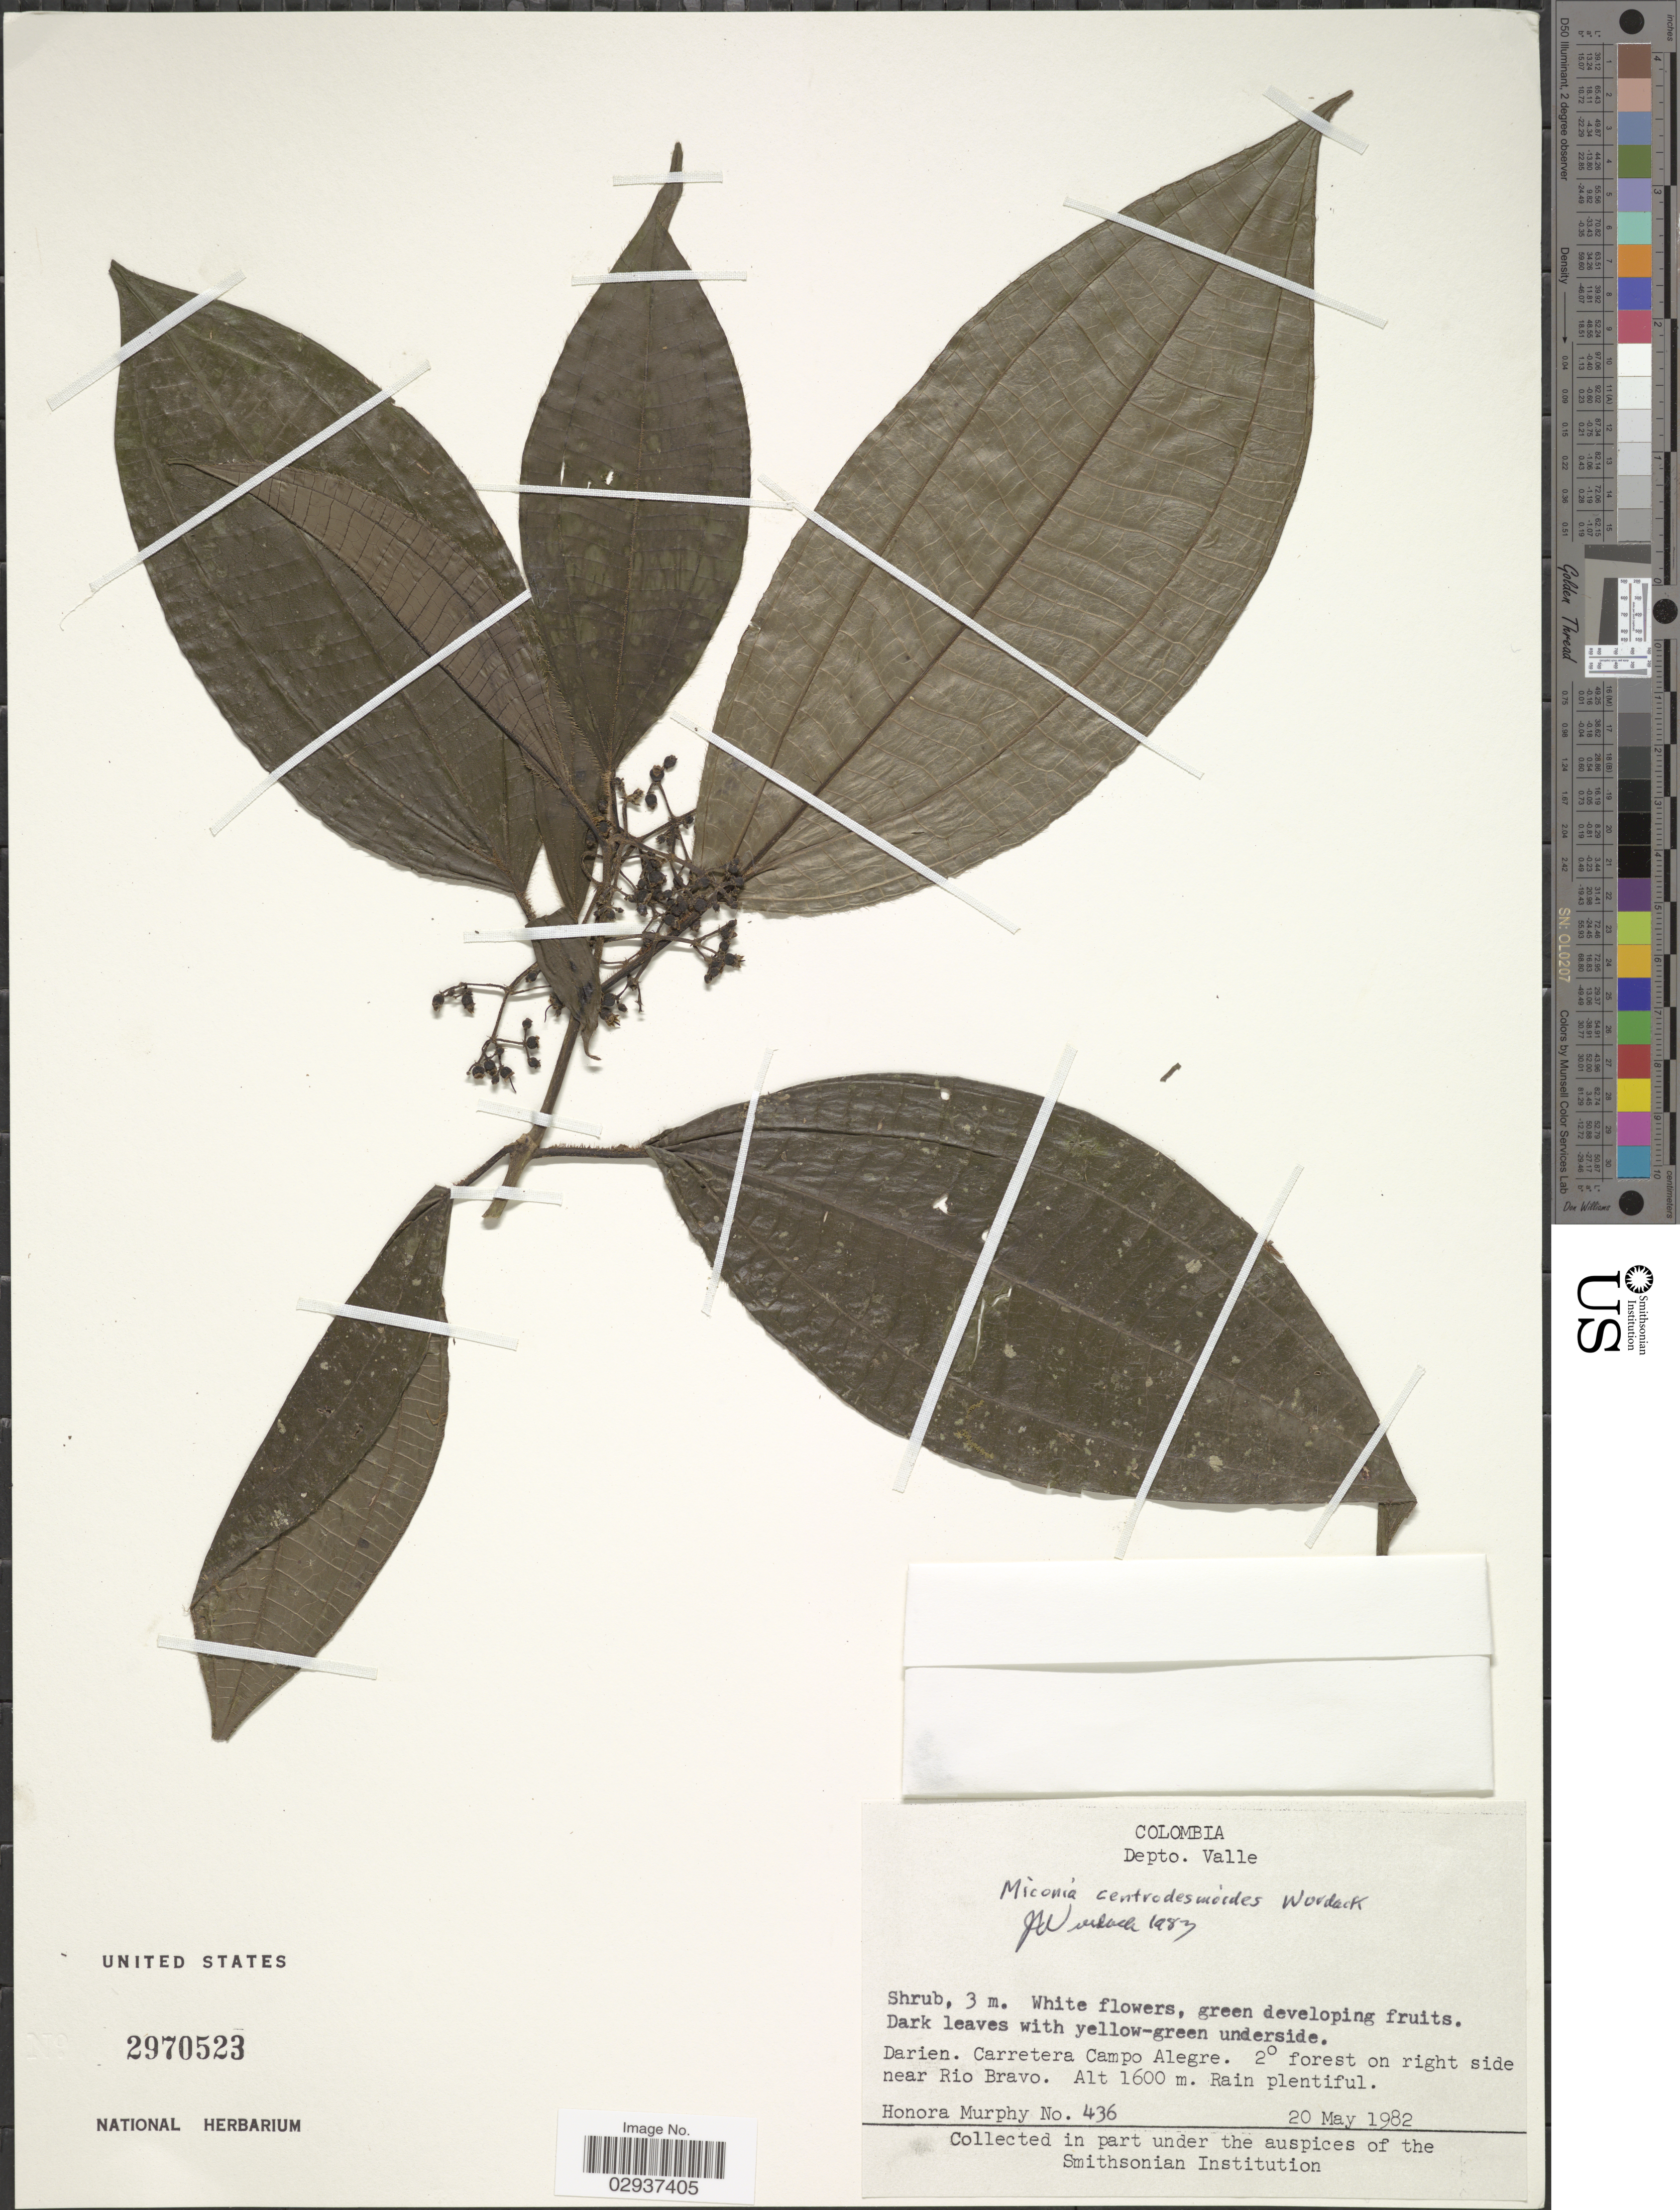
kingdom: Plantae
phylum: Tracheophyta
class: Magnoliopsida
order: Myrtales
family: Melastomataceae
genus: Miconia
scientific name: Miconia centrodesmoides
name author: Wurdack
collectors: H. Murphy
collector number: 436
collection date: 1982-05-20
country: Colombia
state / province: Valle del Cauca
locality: Depto. Valle. Darien. Carretera Campo Alegre. 2° forest on right side near Rio Bravo.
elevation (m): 1600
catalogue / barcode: US 2970523